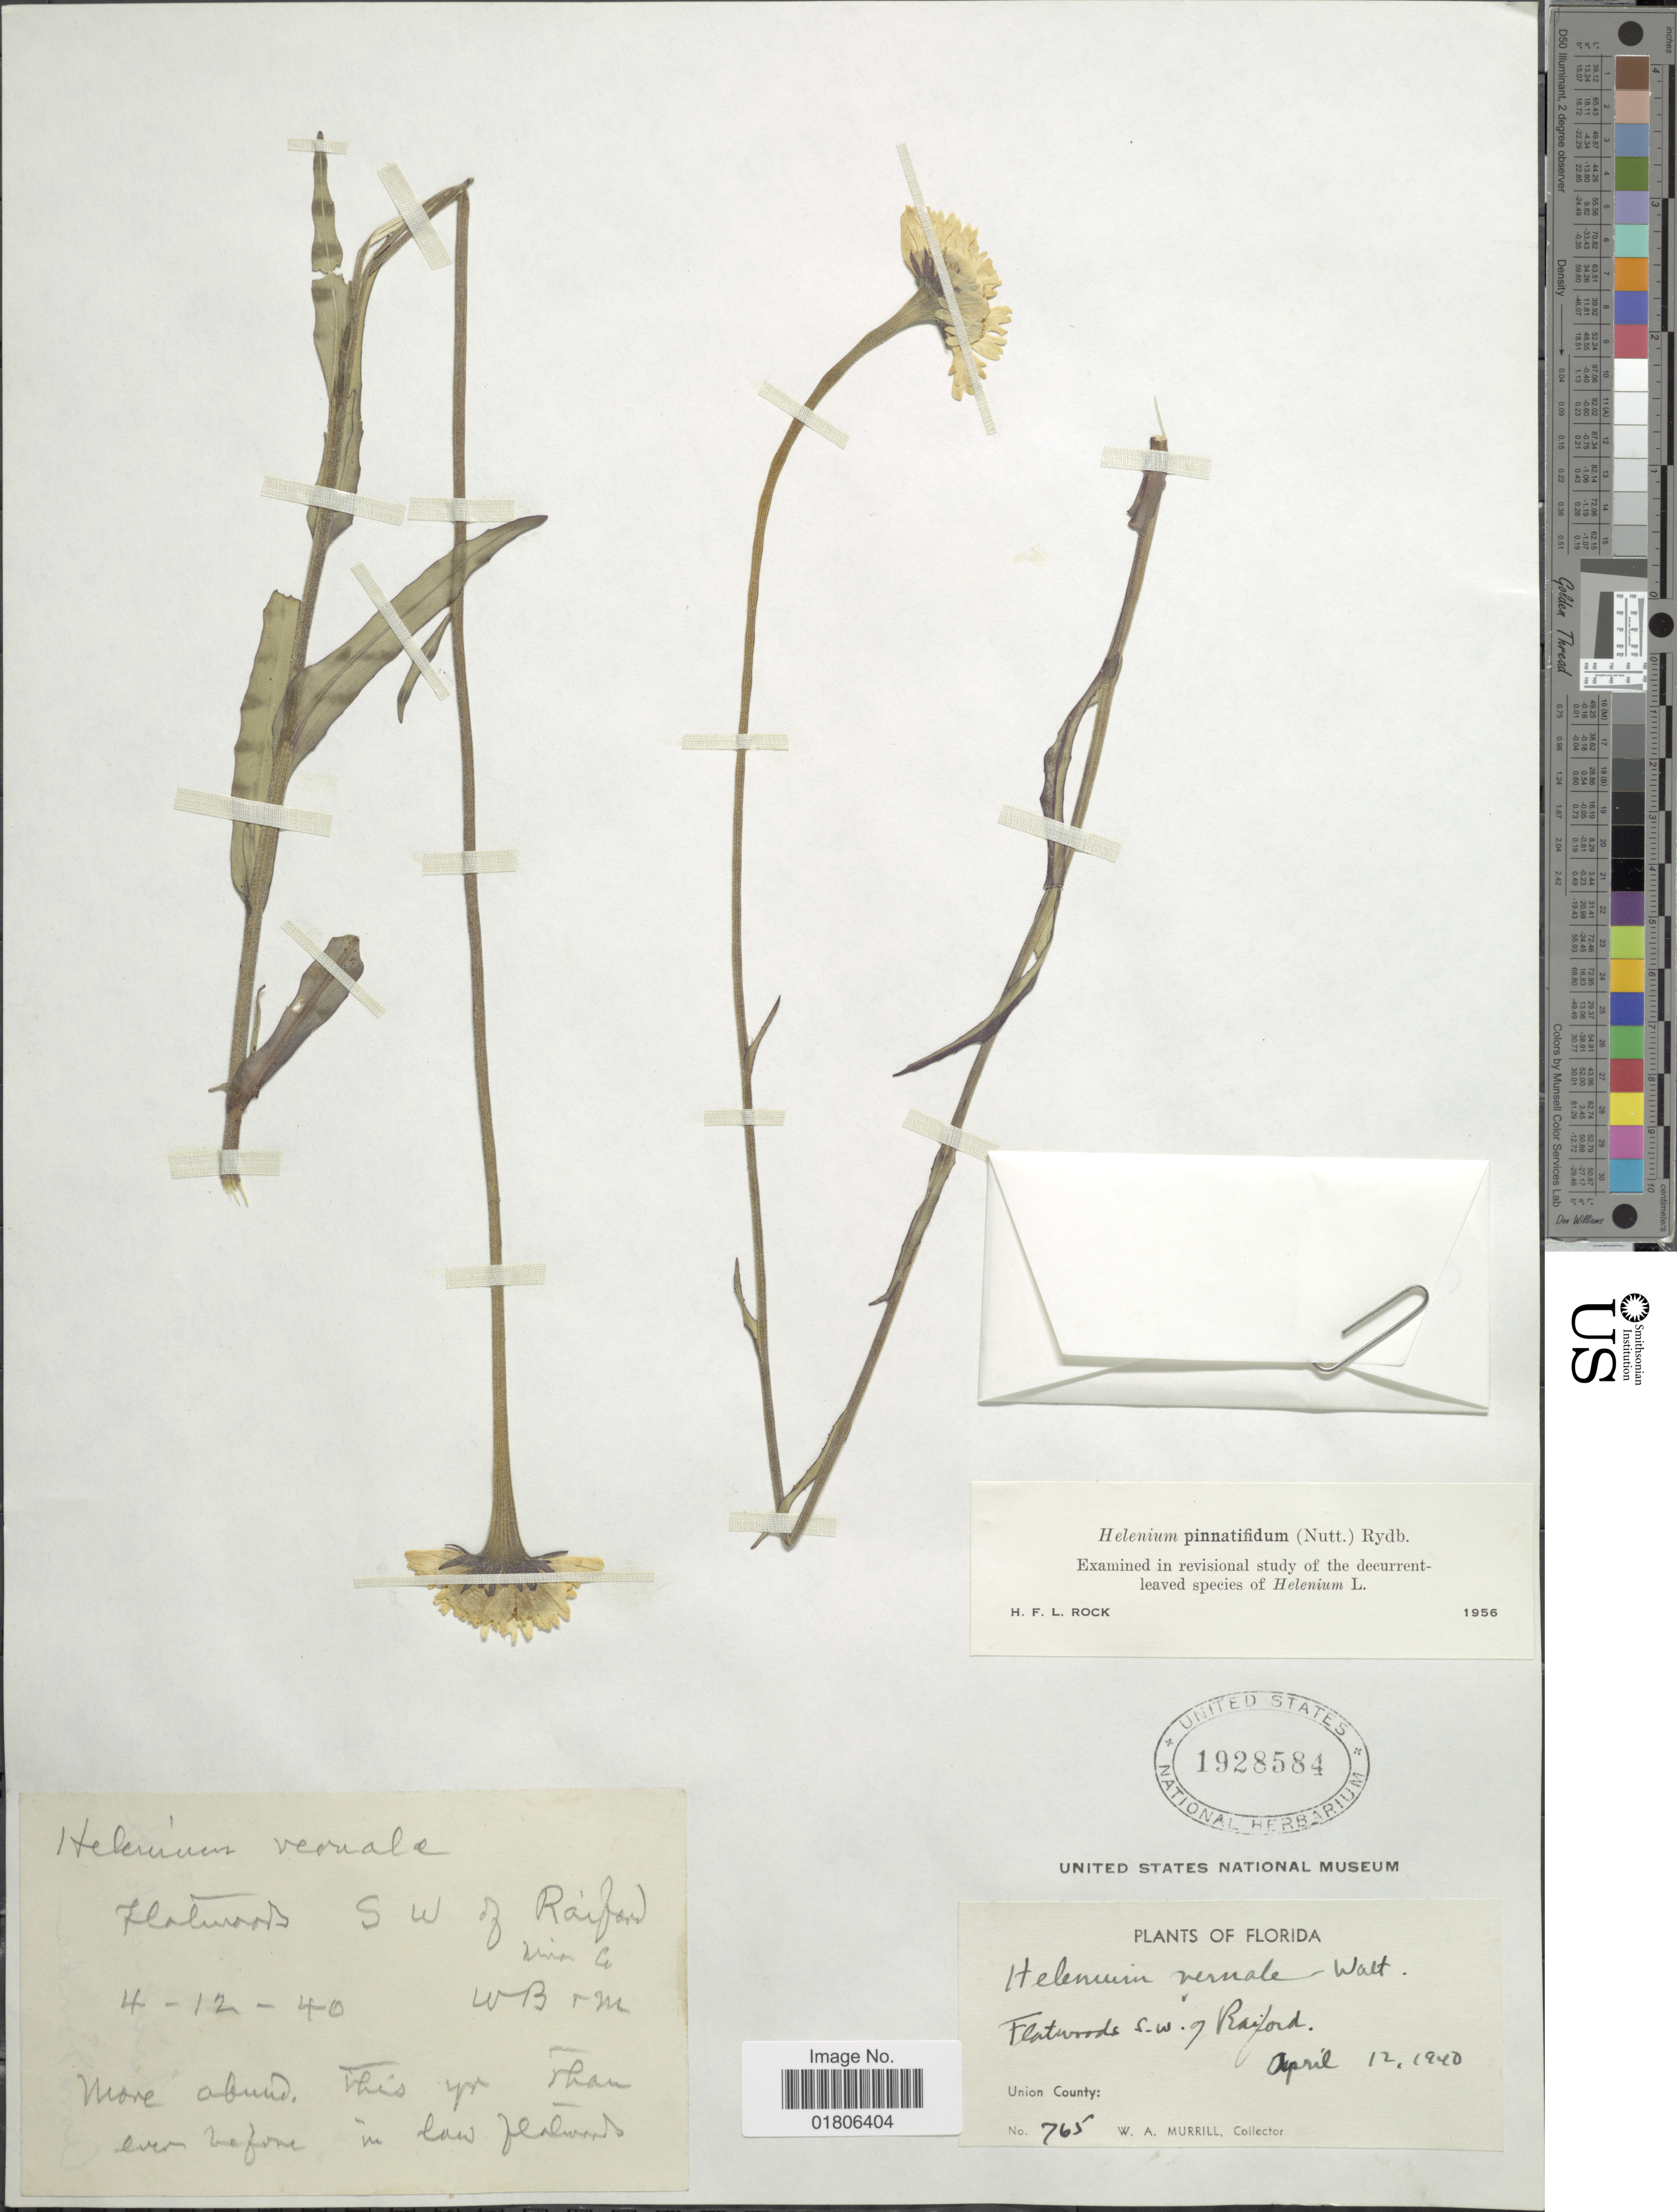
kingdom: Plantae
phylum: Tracheophyta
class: Magnoliopsida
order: Asterales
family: Asteraceae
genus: Helenium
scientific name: Helenium pinnatifidum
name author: (Schwein. ex Nutt.) Rydb.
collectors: W. A. Murrill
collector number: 765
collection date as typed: Transcribed d/m/y: 12/4/40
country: United States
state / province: Florida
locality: Flatwoods s.w. of Railford, Union Co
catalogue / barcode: US 1928584